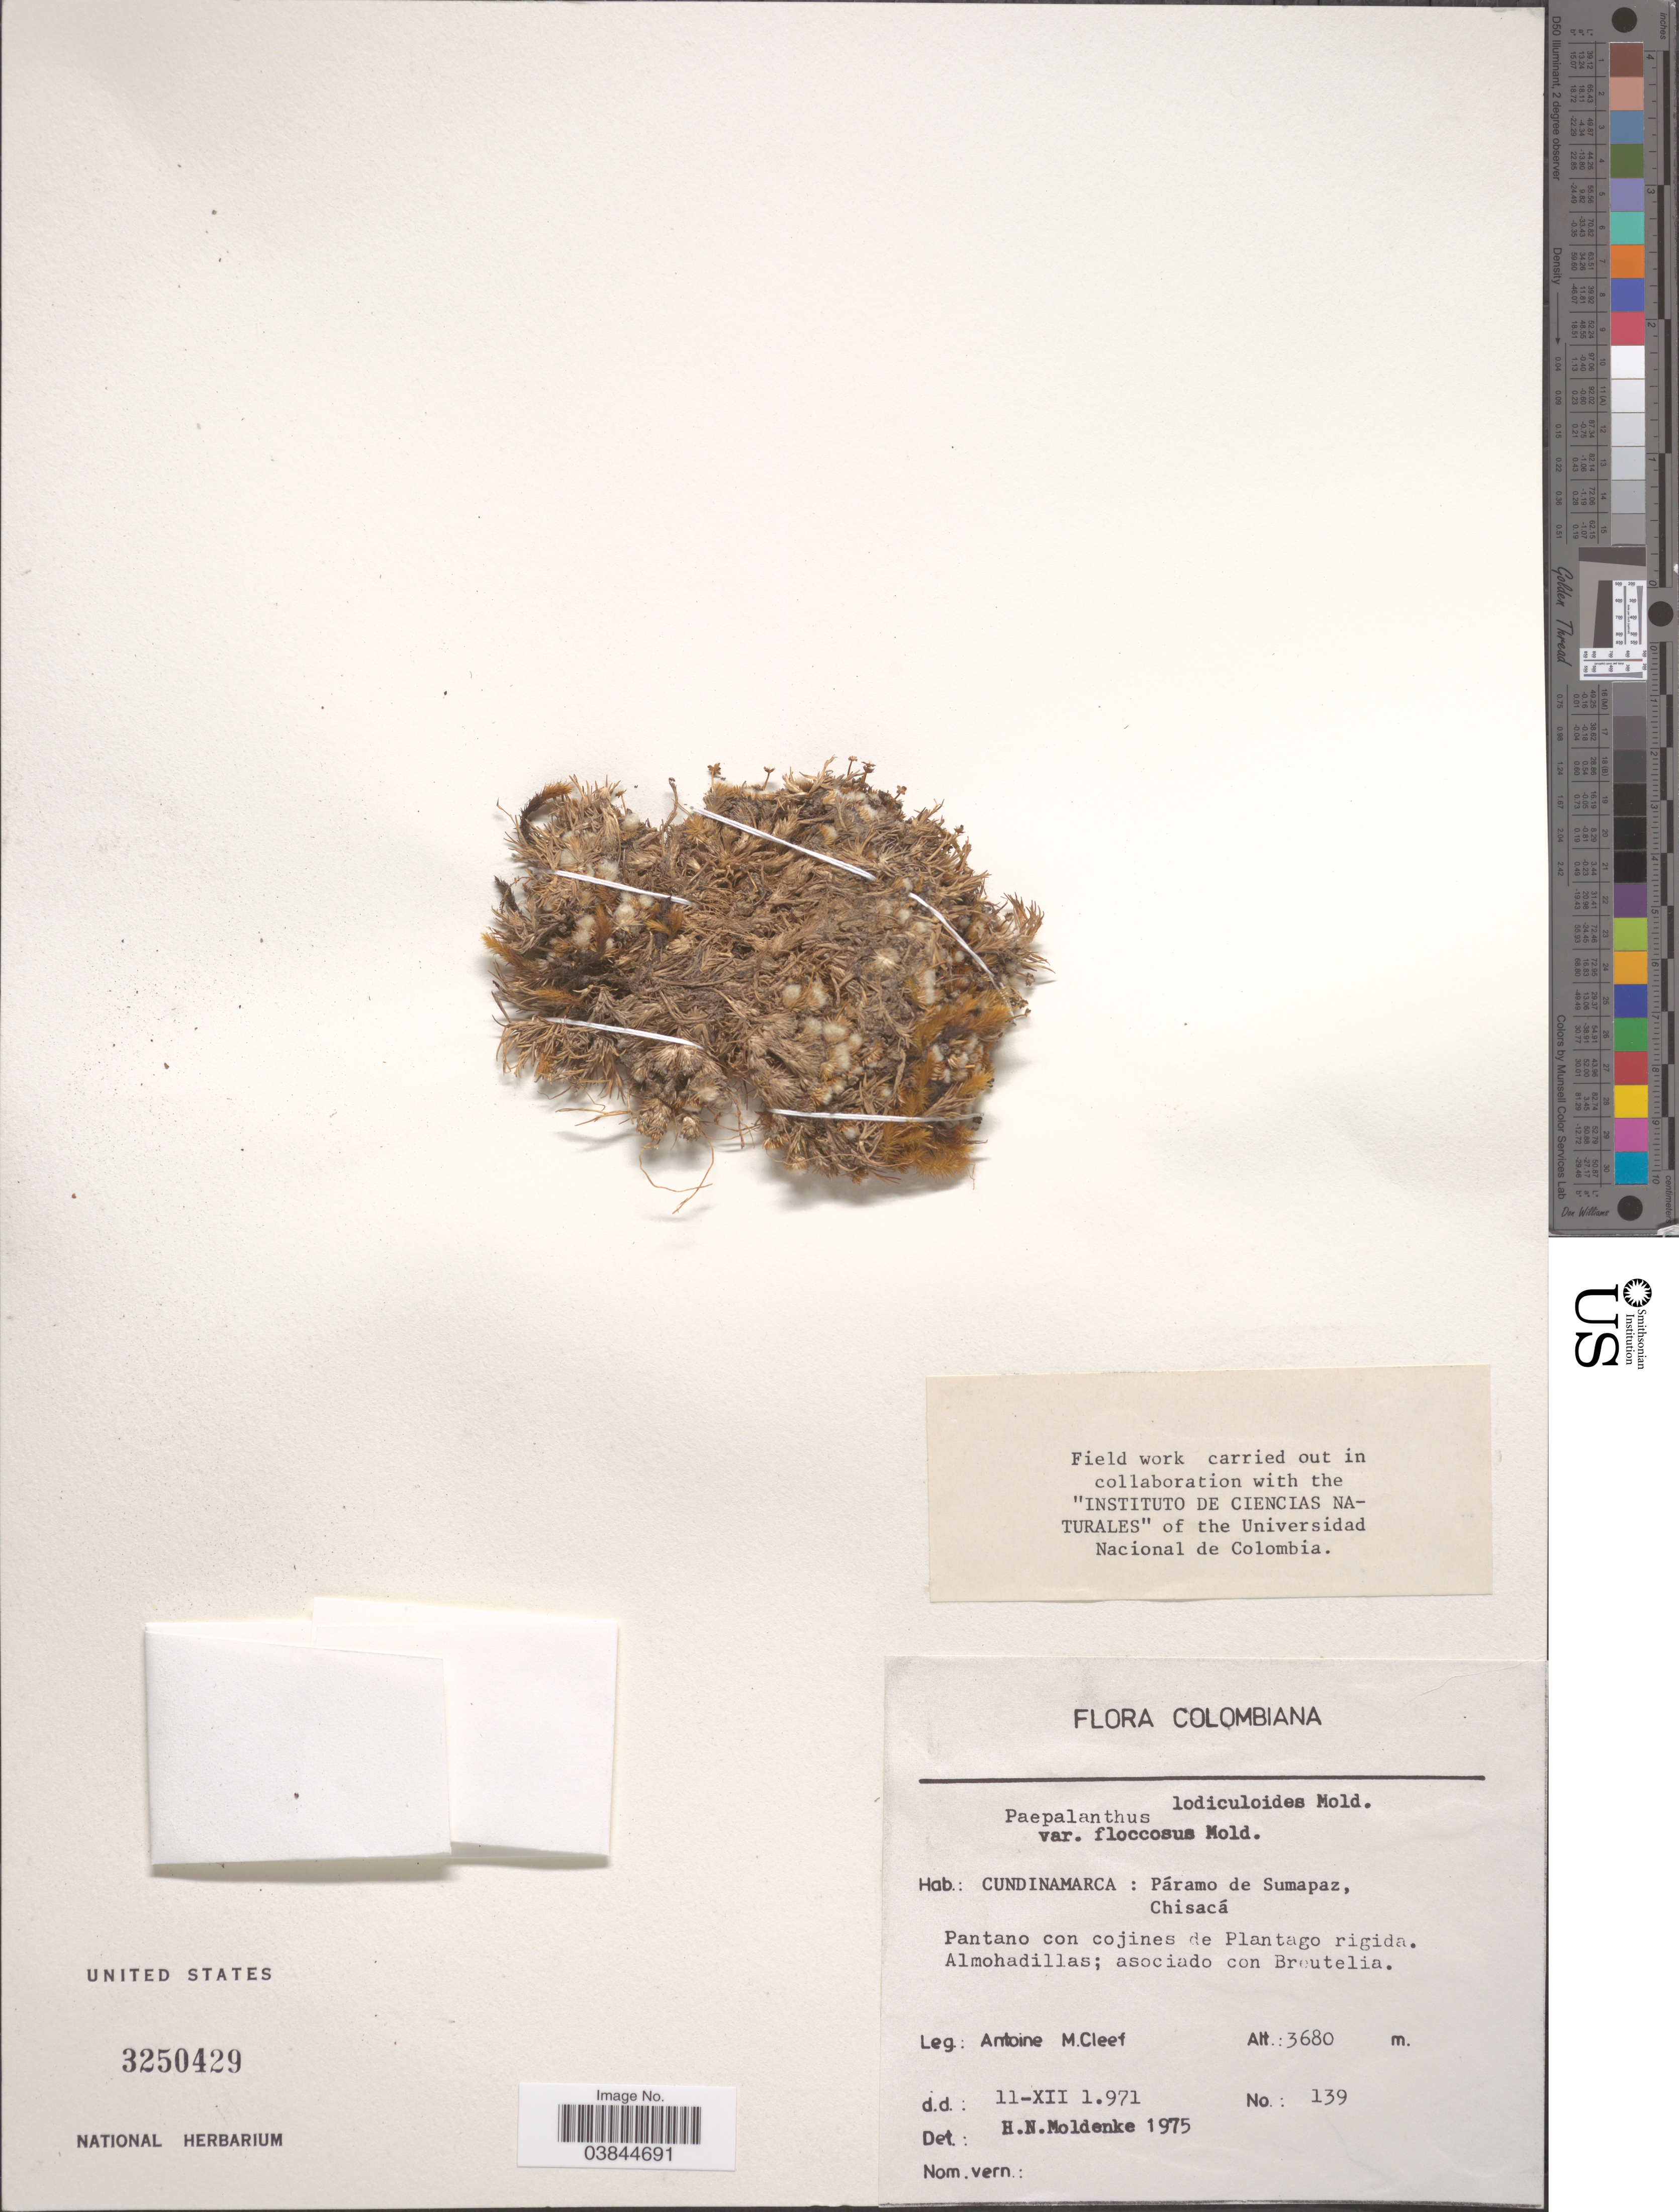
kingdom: Plantae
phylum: Tracheophyta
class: Liliopsida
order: Poales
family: Eriocaulaceae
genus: Paepalanthus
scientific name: Paepalanthus lodiculoides var. floccosus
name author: Moldenke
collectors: A. M. Cleef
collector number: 139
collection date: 1971-12-11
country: Colombia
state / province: Cundinamarca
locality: Páramo de Sumapaz, Chisacá.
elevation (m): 3680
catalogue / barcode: US 3250429